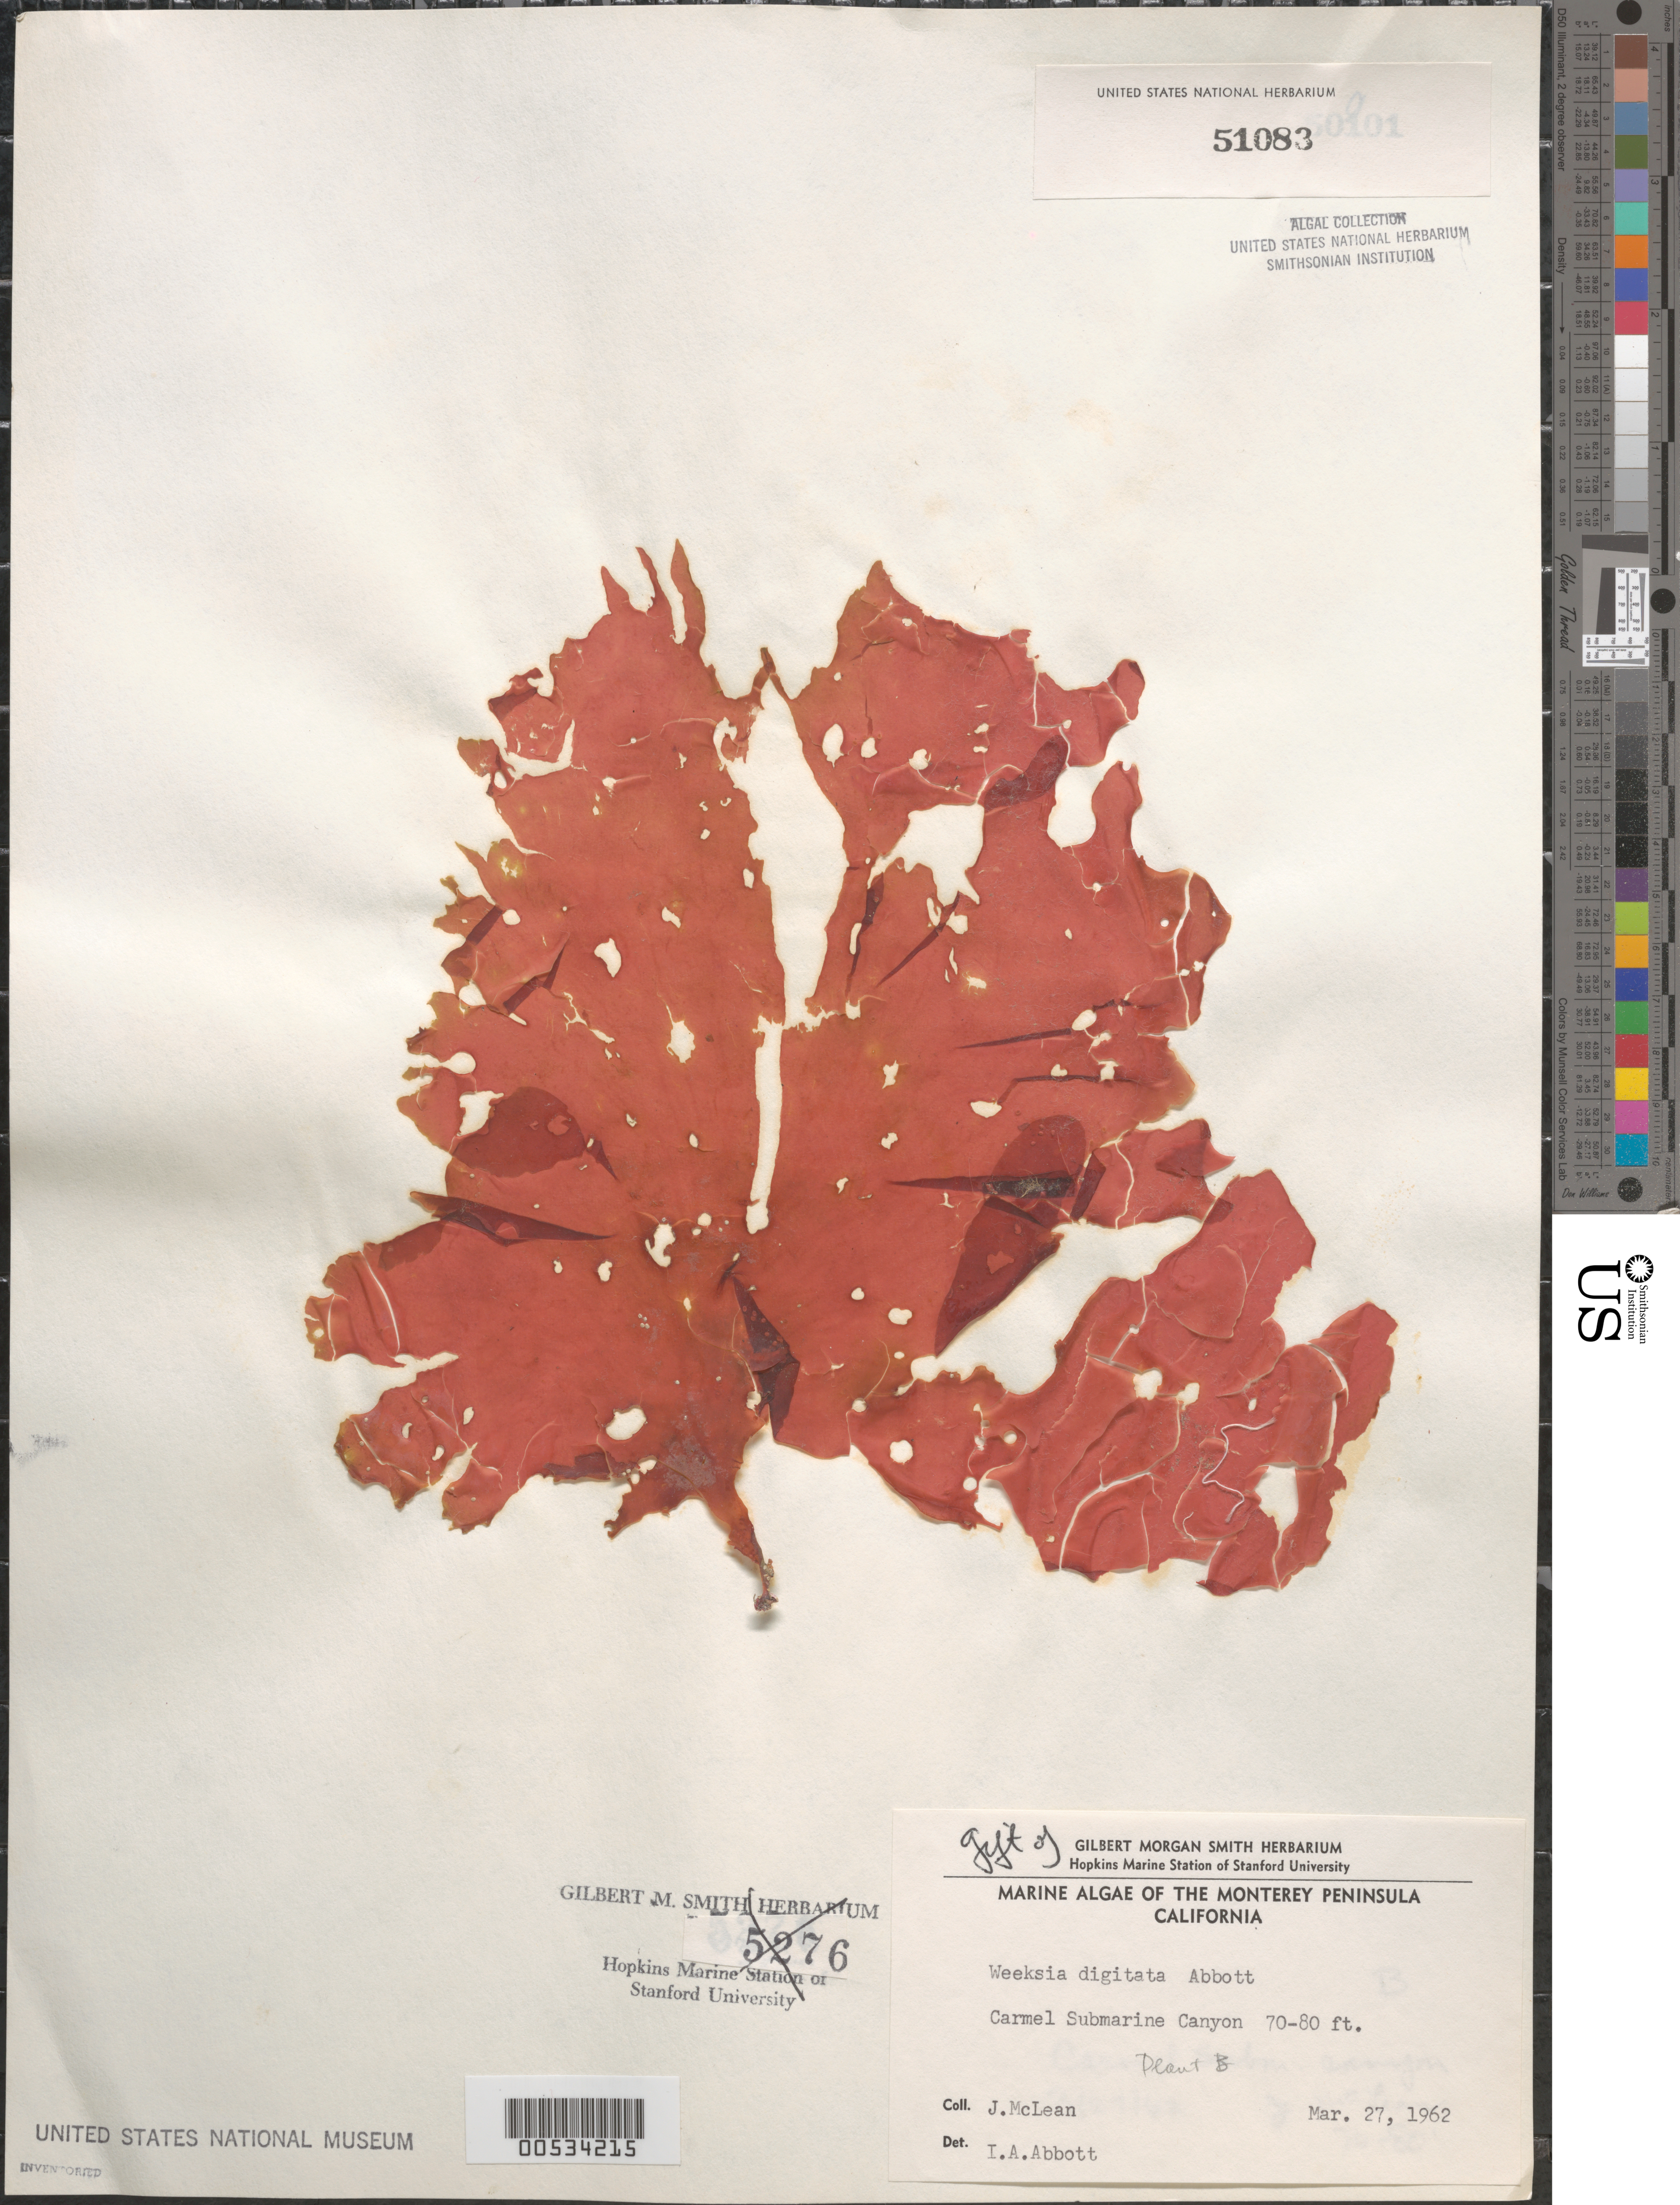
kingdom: Plantae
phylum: Rhodophyta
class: Florideophyceae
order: Gigartinales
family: Dumontiaceae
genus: Weeksia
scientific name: Weeksia digitata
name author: I.A. Abbott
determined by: Abbott, Isabella A.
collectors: J. McLean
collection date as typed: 27 Mar 1962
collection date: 1962-03-27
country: United States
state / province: California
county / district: Monterey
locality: Carmel Submarine Canyon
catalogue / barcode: US 51083